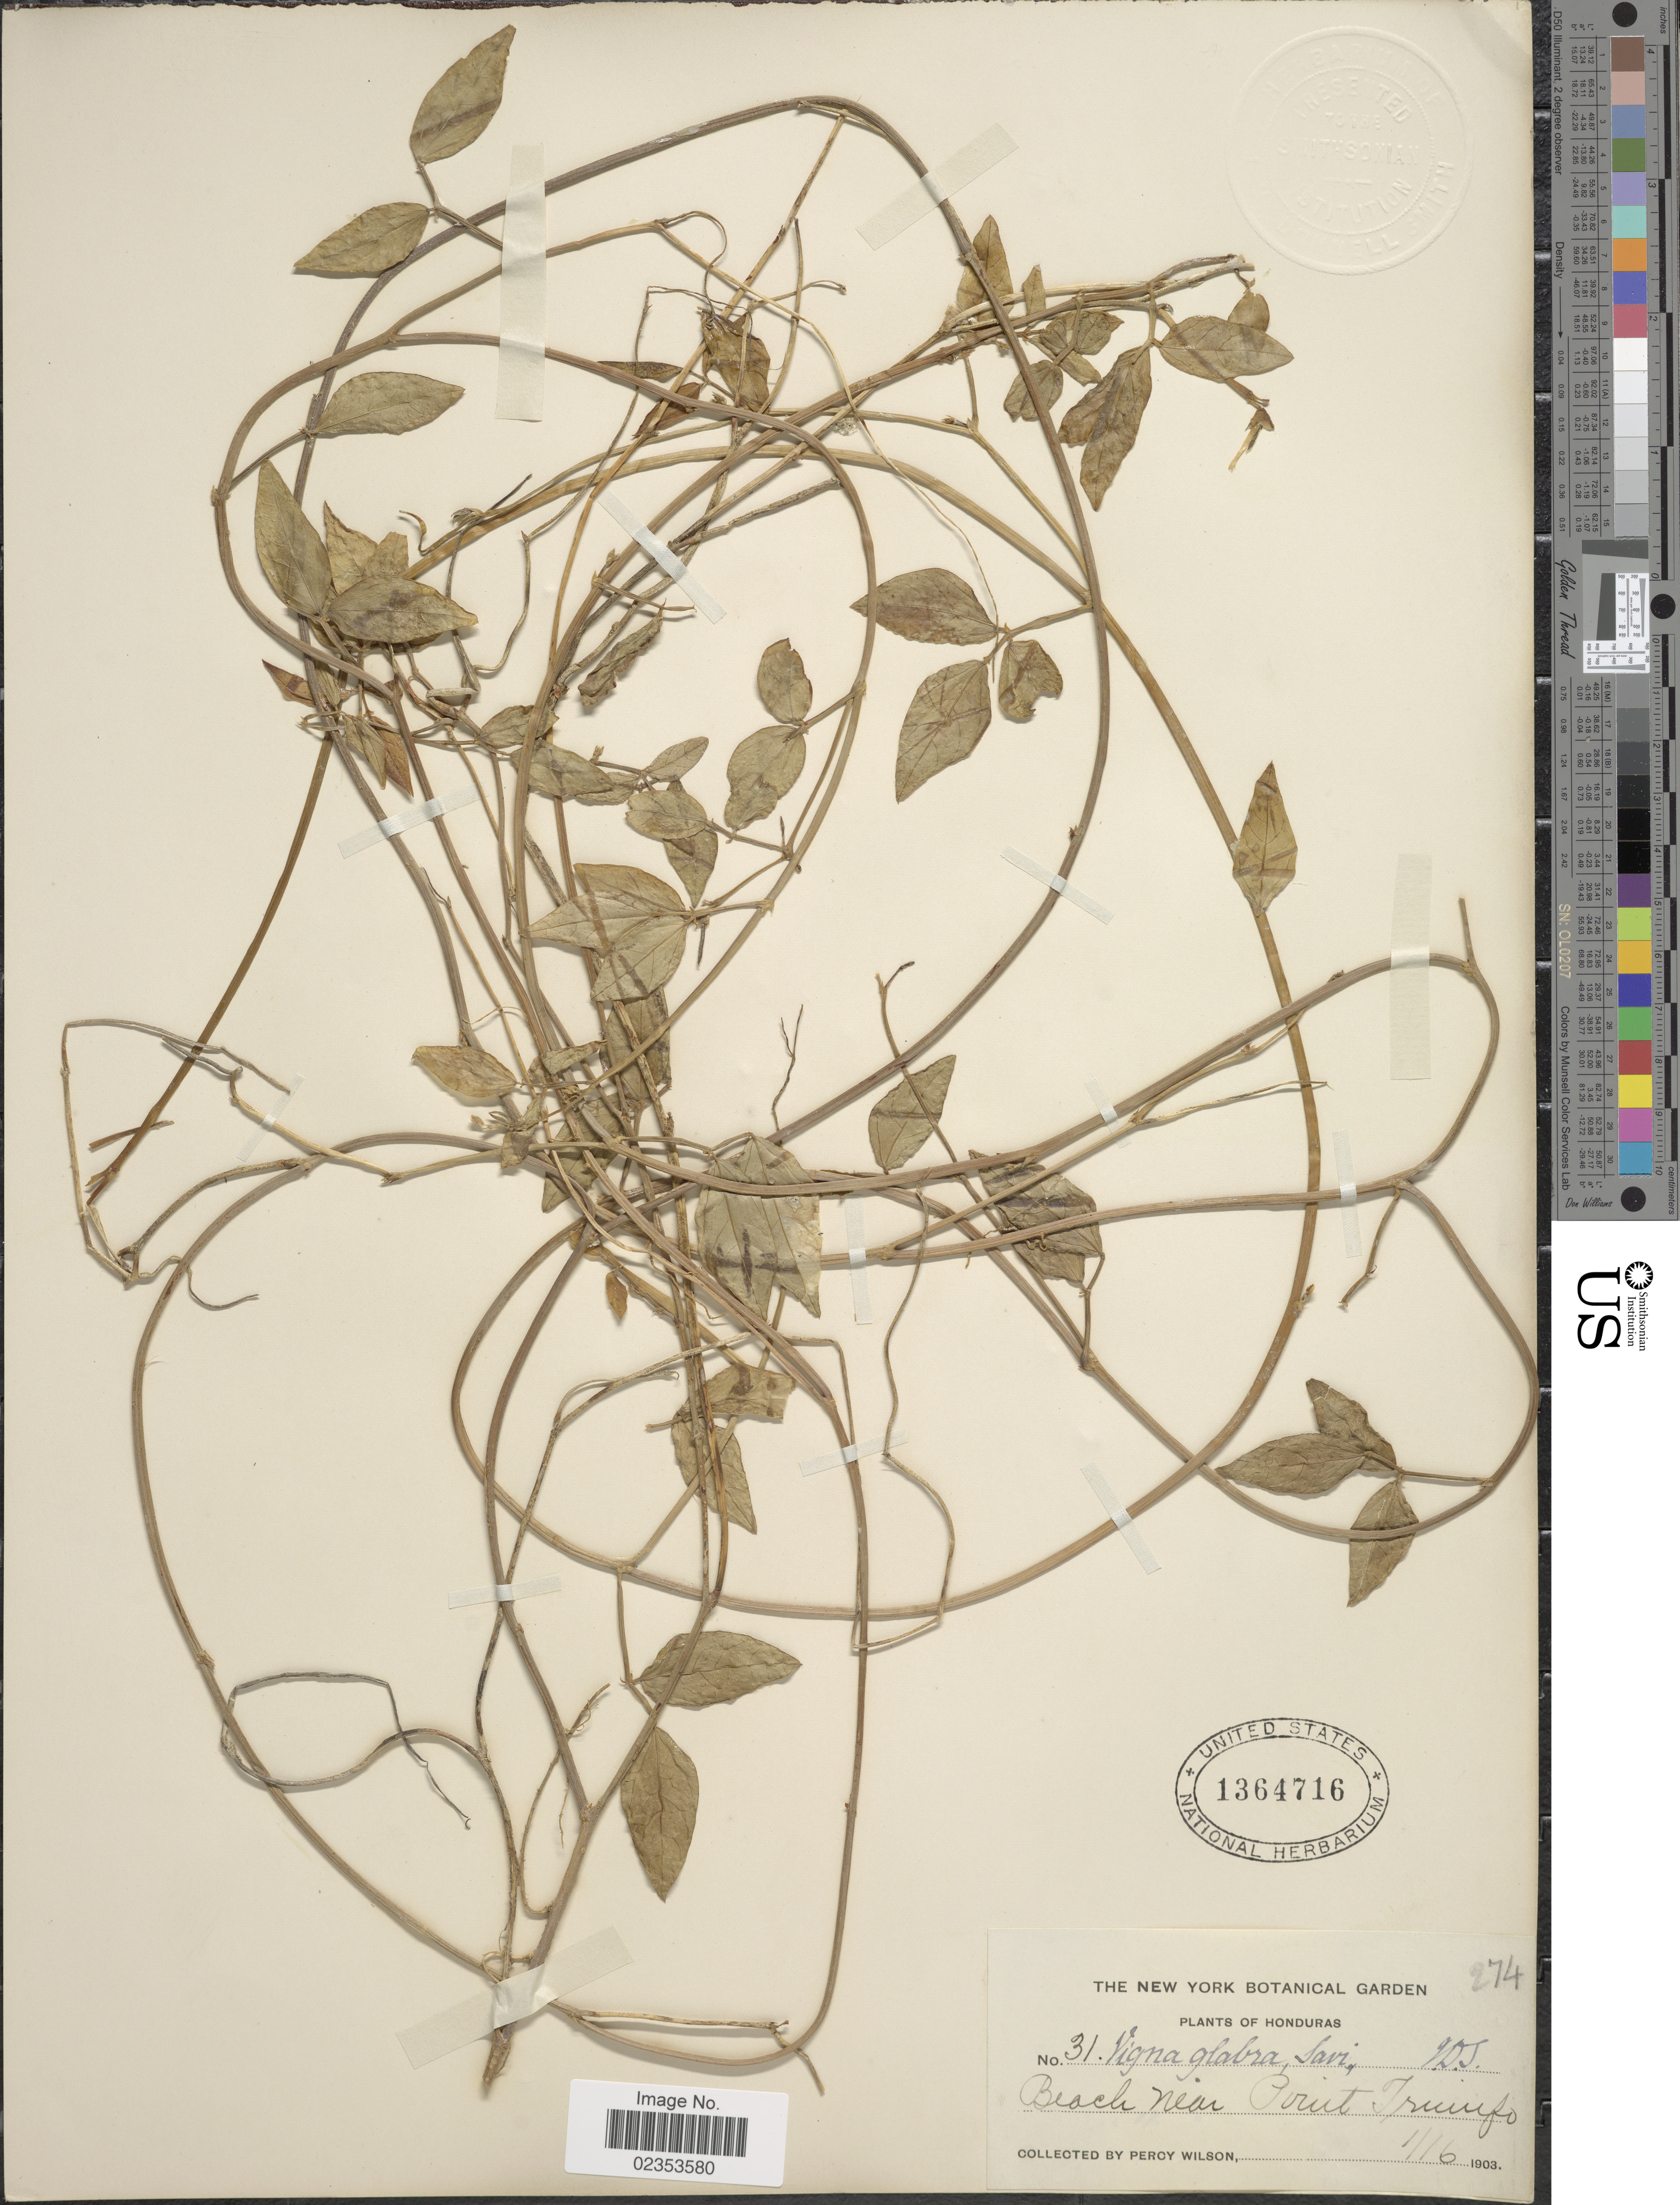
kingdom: Plantae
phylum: Tracheophyta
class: Magnoliopsida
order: Fabales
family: Fabaceae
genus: Vigna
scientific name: Vigna luteola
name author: (Jacq.) Benth.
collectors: P. Wilson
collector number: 31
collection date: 1903-01-16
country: Honduras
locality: Beach near Point Triunfo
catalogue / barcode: US 1364716